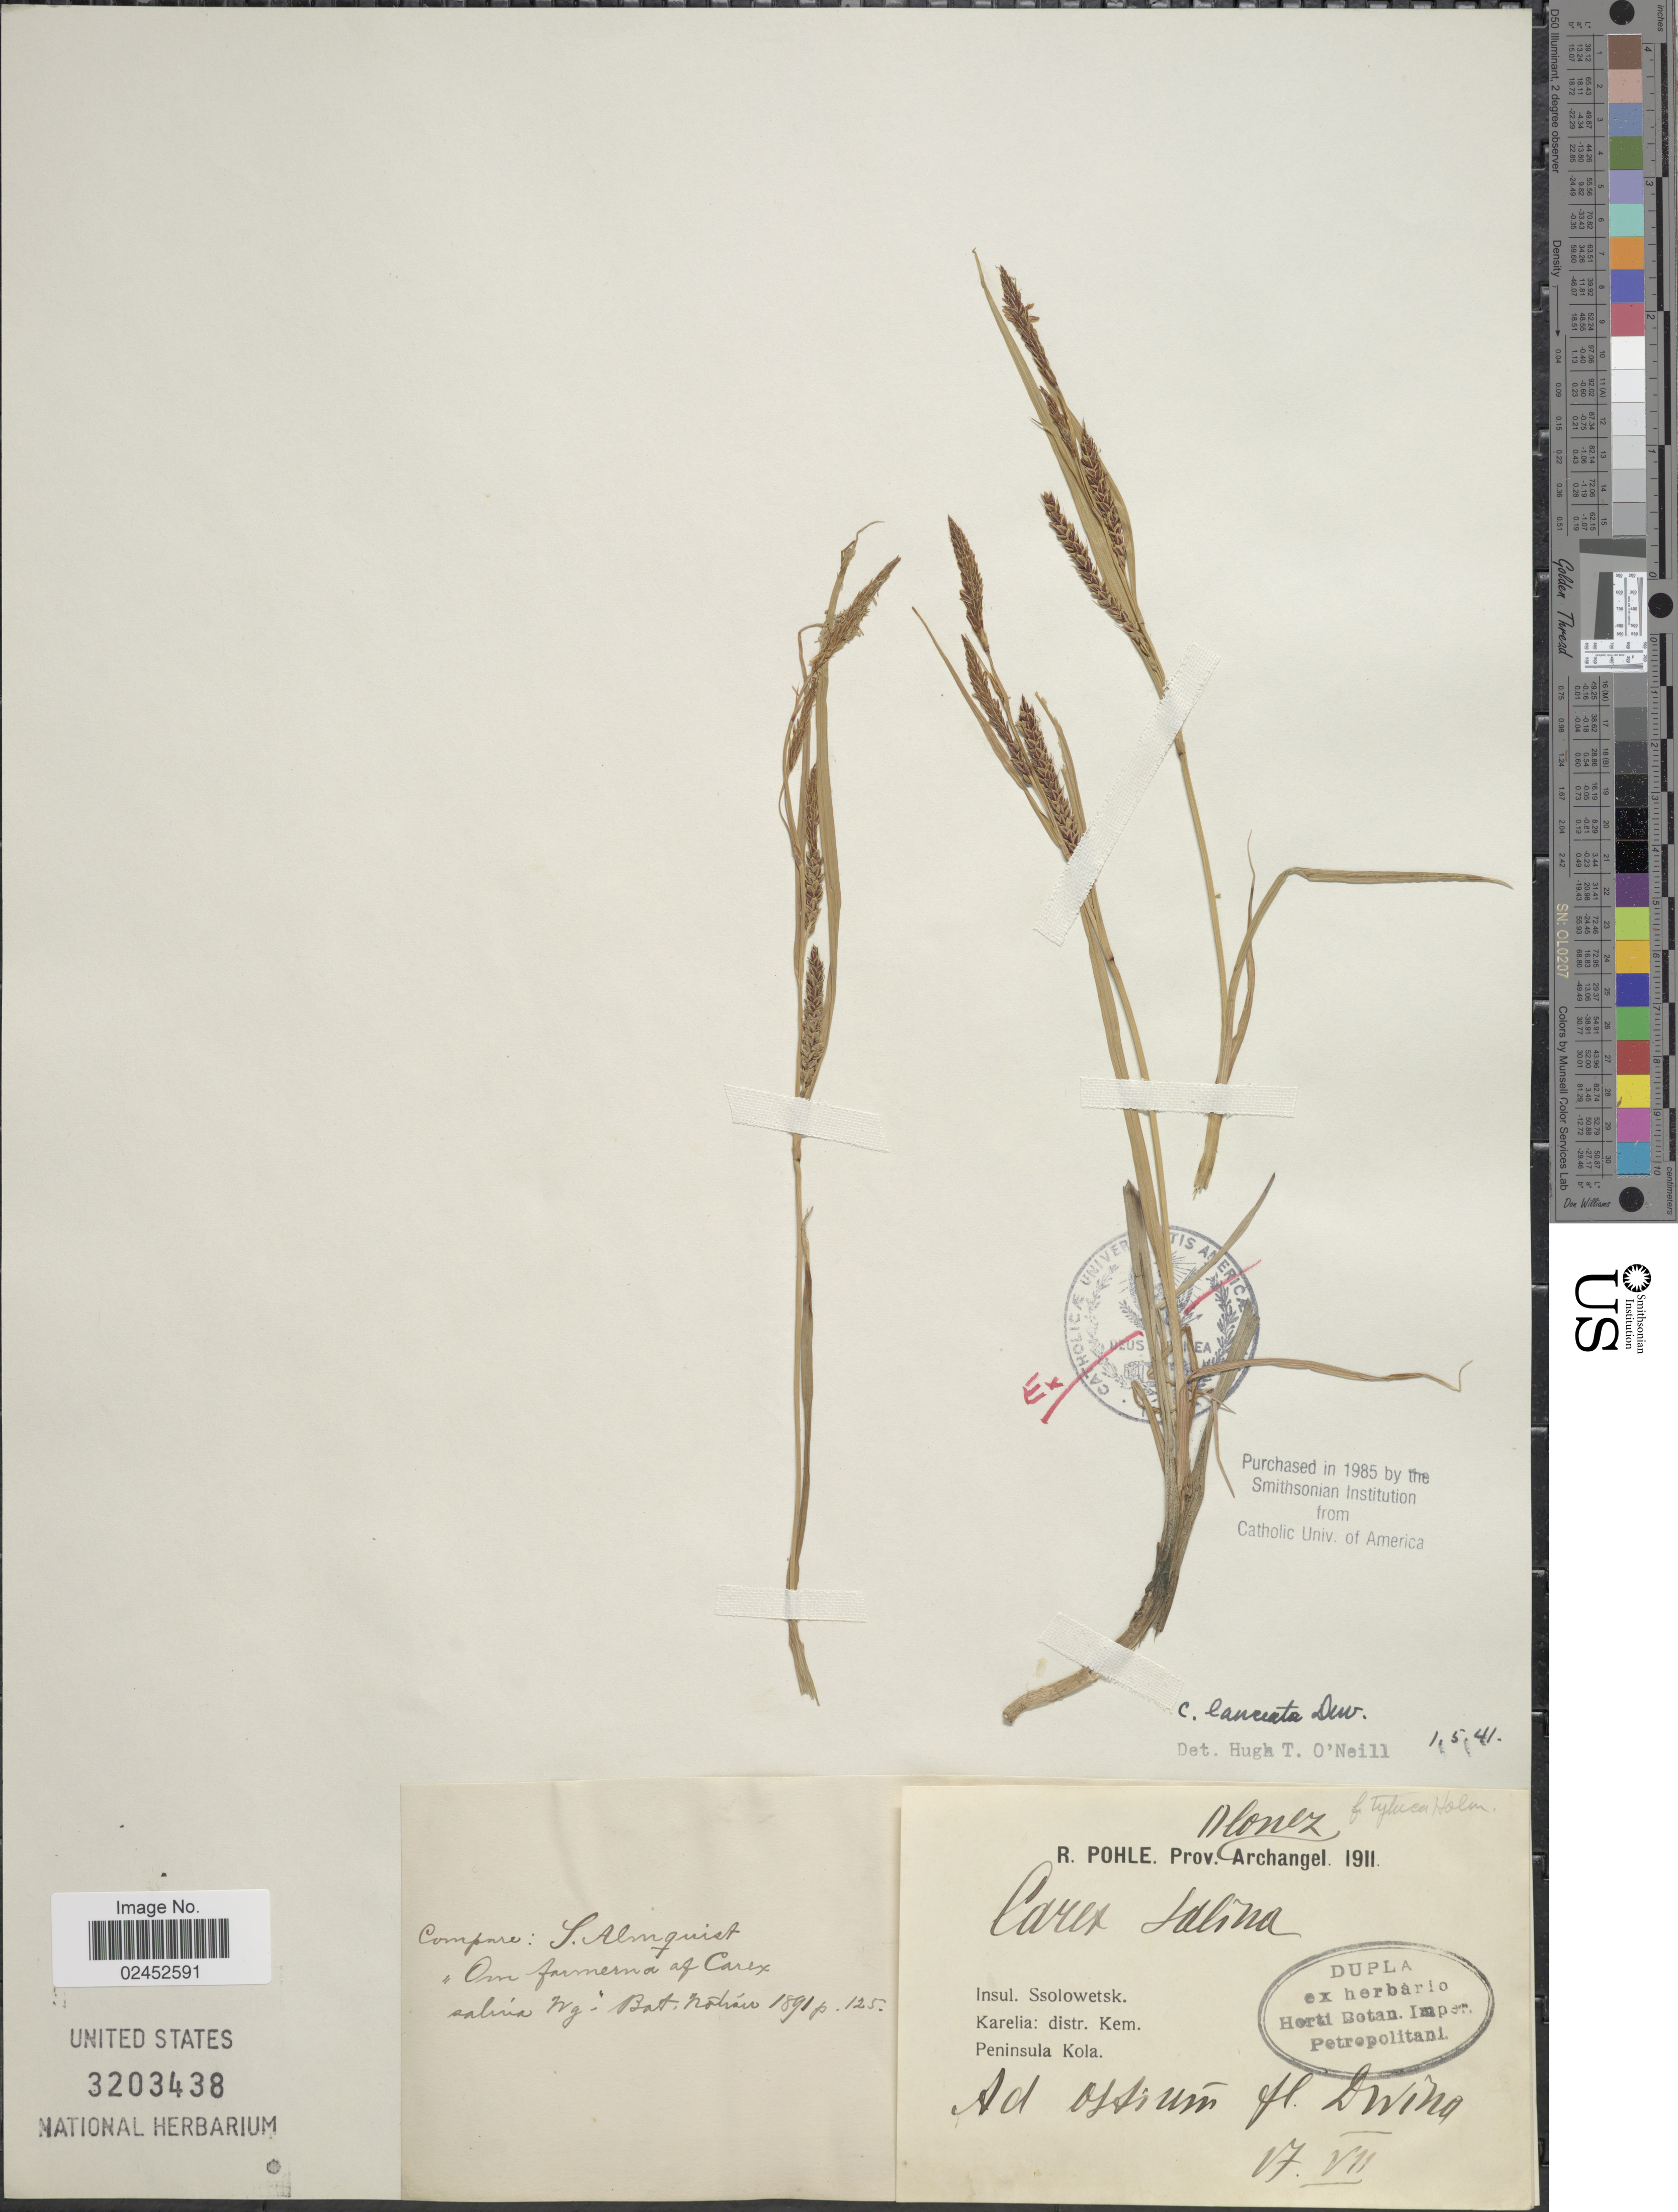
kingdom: Plantae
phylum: Tracheophyta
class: Liliopsida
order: Poales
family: Cyperaceae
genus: Carex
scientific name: Carex salina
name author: Wahlenb.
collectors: R. Pohle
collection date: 1911-07-17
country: Russian Federation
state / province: Karelia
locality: Prov. Alonez Archangel, Insul. Ssolowetsk, distr. Kem., Peninsula Kola.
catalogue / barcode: US 3203438